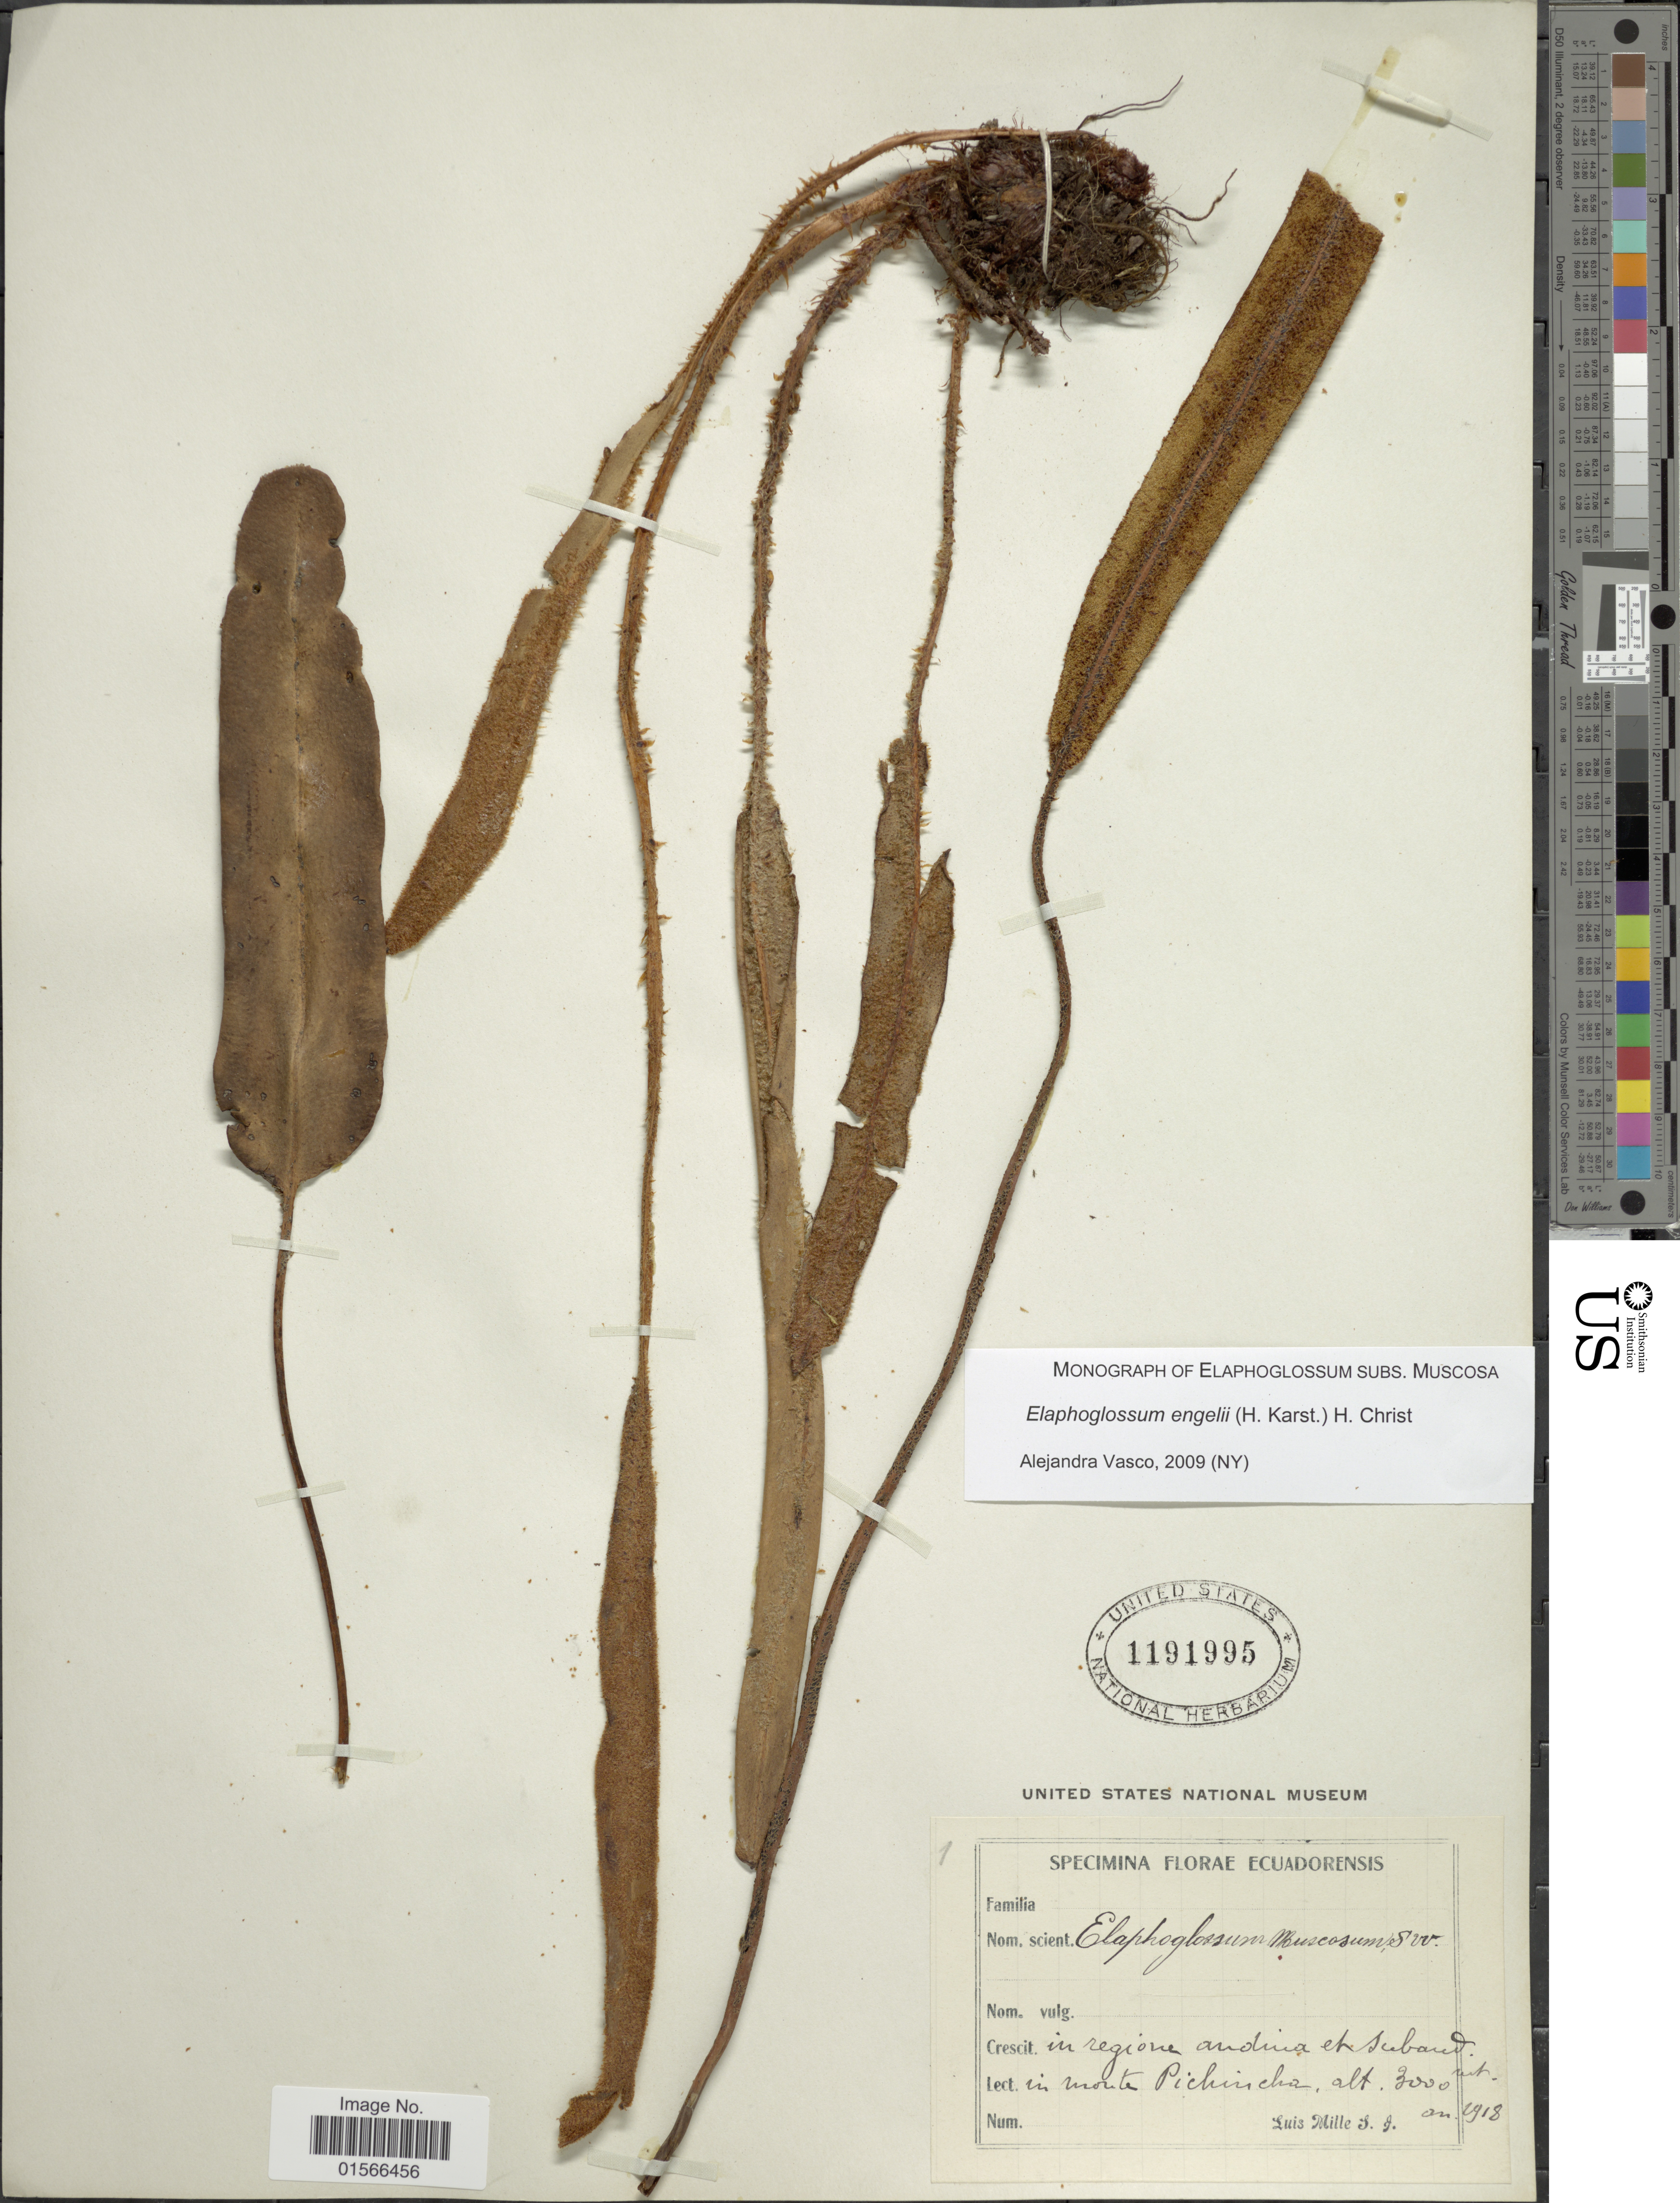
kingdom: Plantae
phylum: Tracheophyta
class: Polypodiopsida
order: Polypodiales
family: Dryopteridaceae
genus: Elaphoglossum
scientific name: Elaphoglossum engelii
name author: (H. Karst.) Christ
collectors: L. Mille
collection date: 1918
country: Ecuador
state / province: Pichincha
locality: In regione anduia et suband in monte Pichincha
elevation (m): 3000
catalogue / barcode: US 1191995